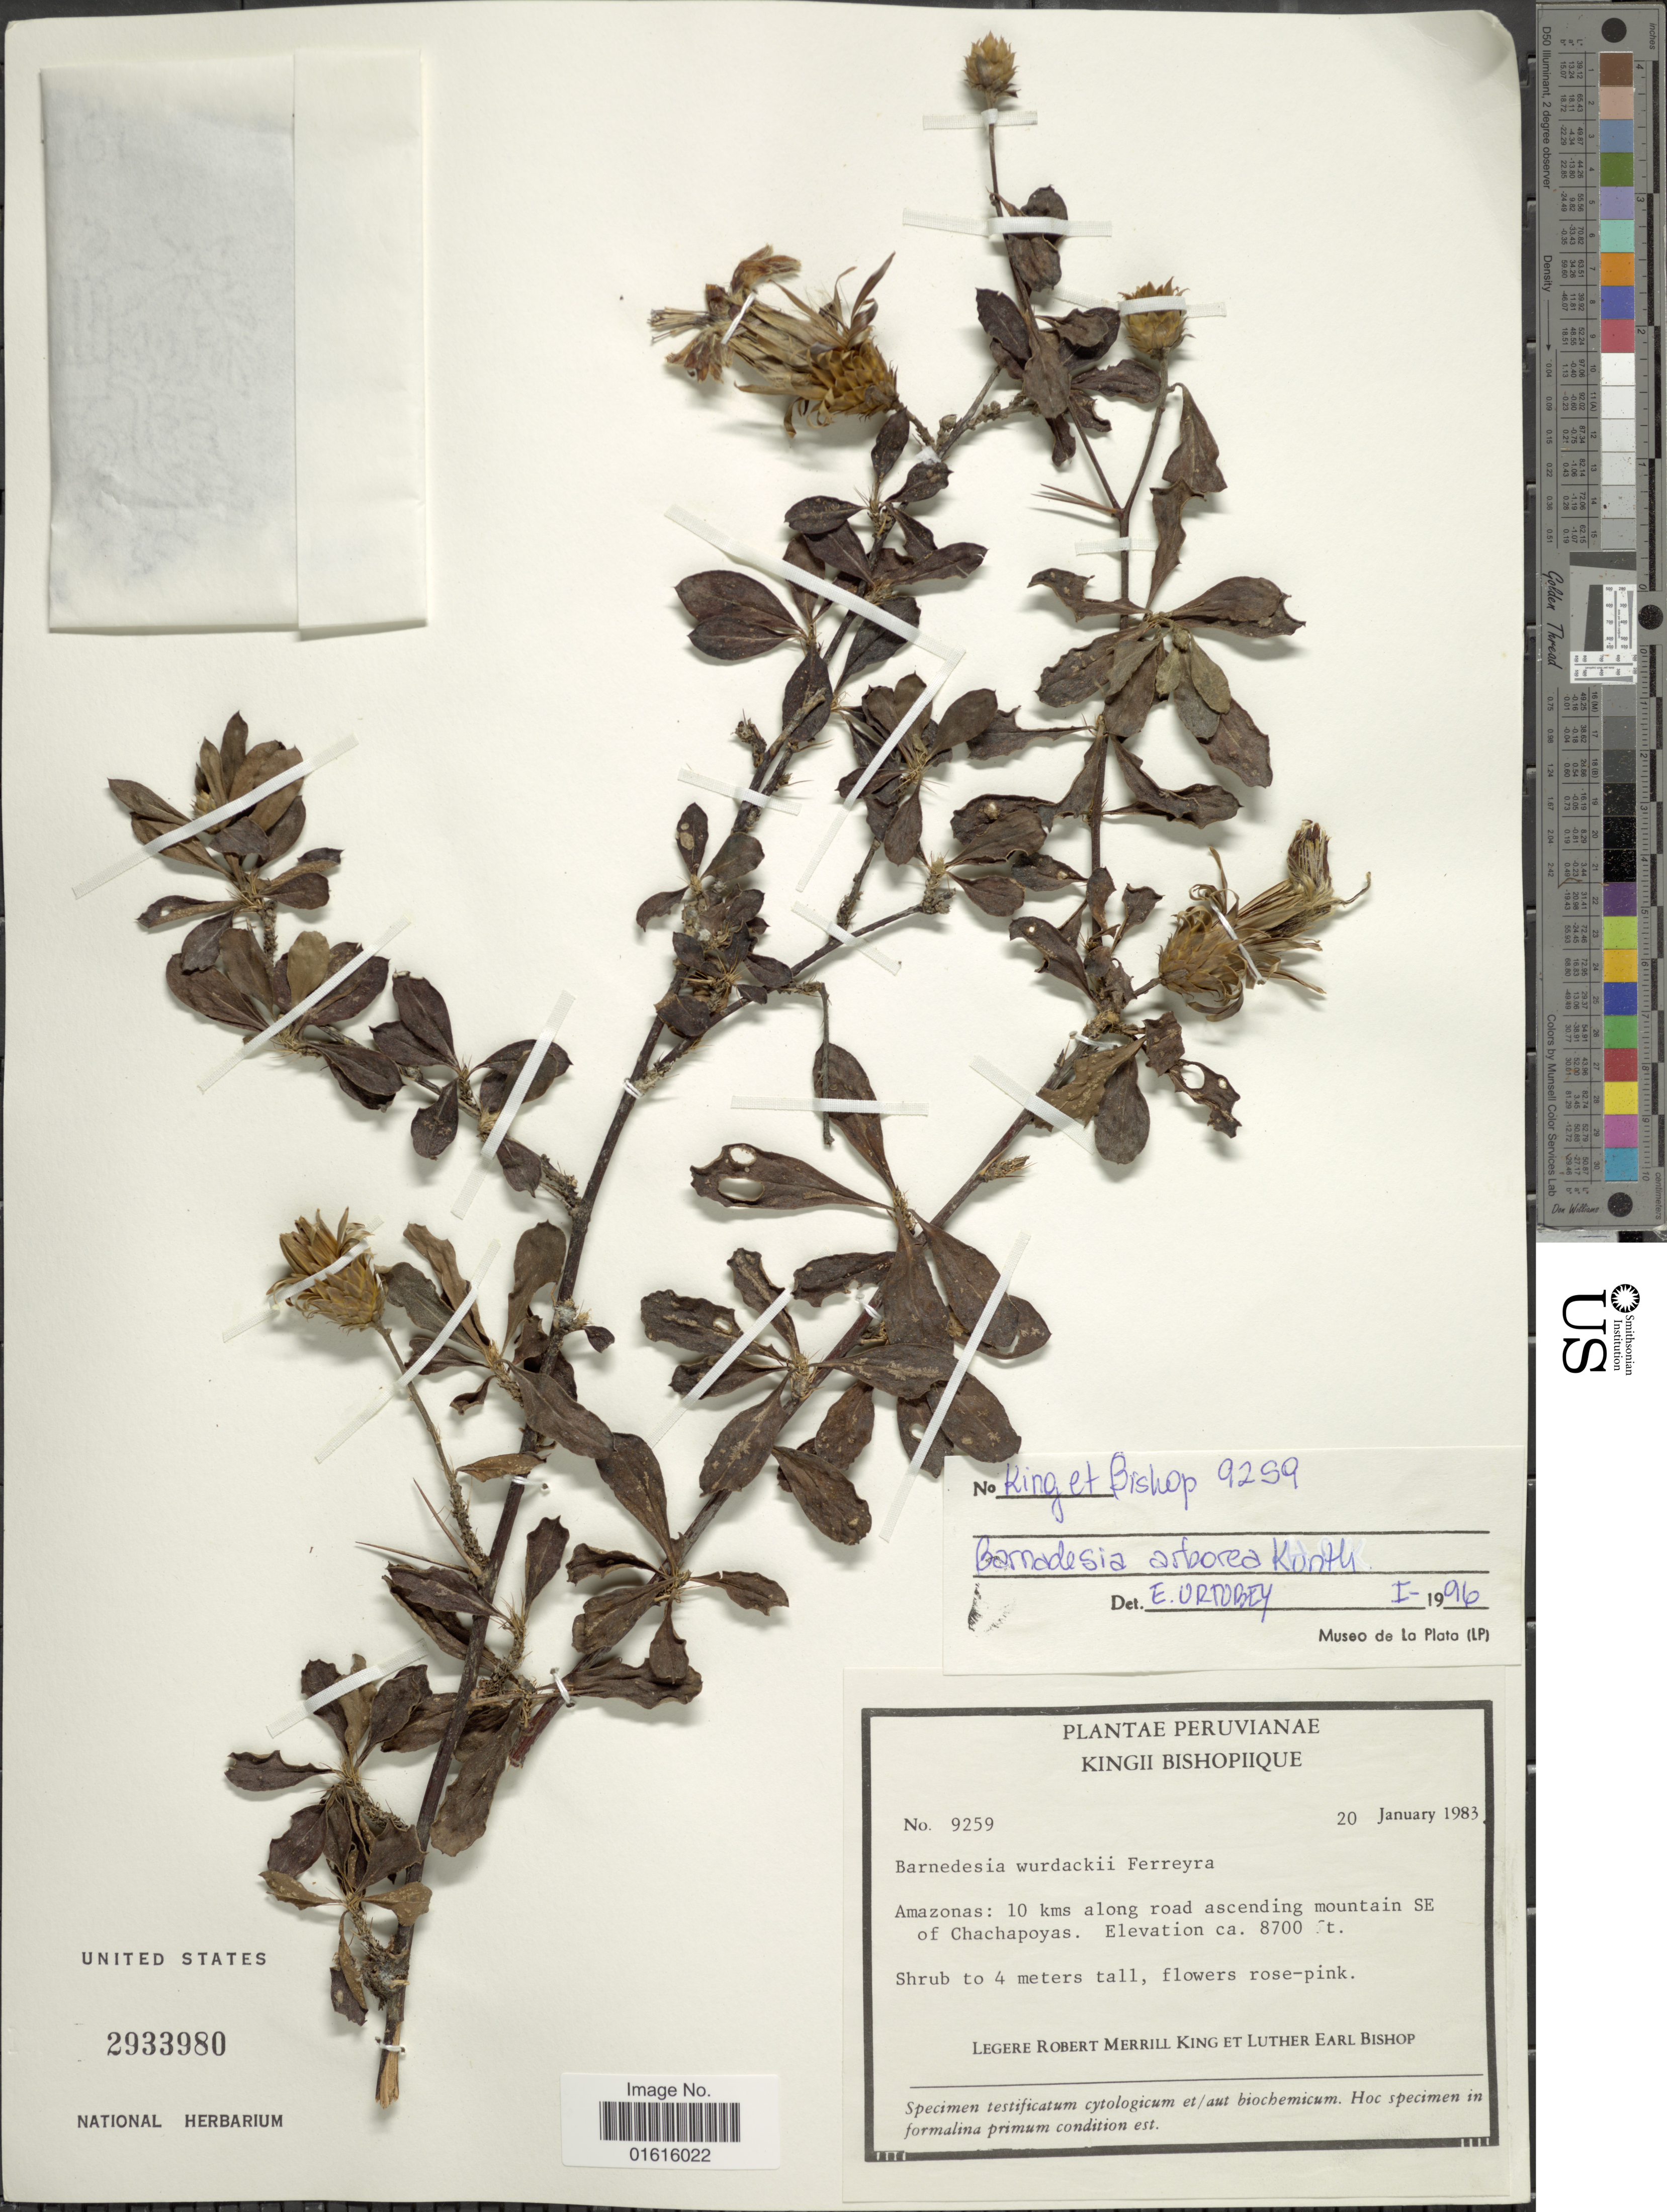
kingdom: Plantae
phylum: Tracheophyta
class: Magnoliopsida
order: Asterales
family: Asteraceae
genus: Barnadesia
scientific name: Barnadesia arborea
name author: Kunth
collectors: R. M. King & L. E. Bishop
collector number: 9259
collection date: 1983-01-20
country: Peru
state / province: Amazonas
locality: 10 kms along road ascending mountain SE of Chavhapoyas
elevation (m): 2652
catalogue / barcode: US 2933980